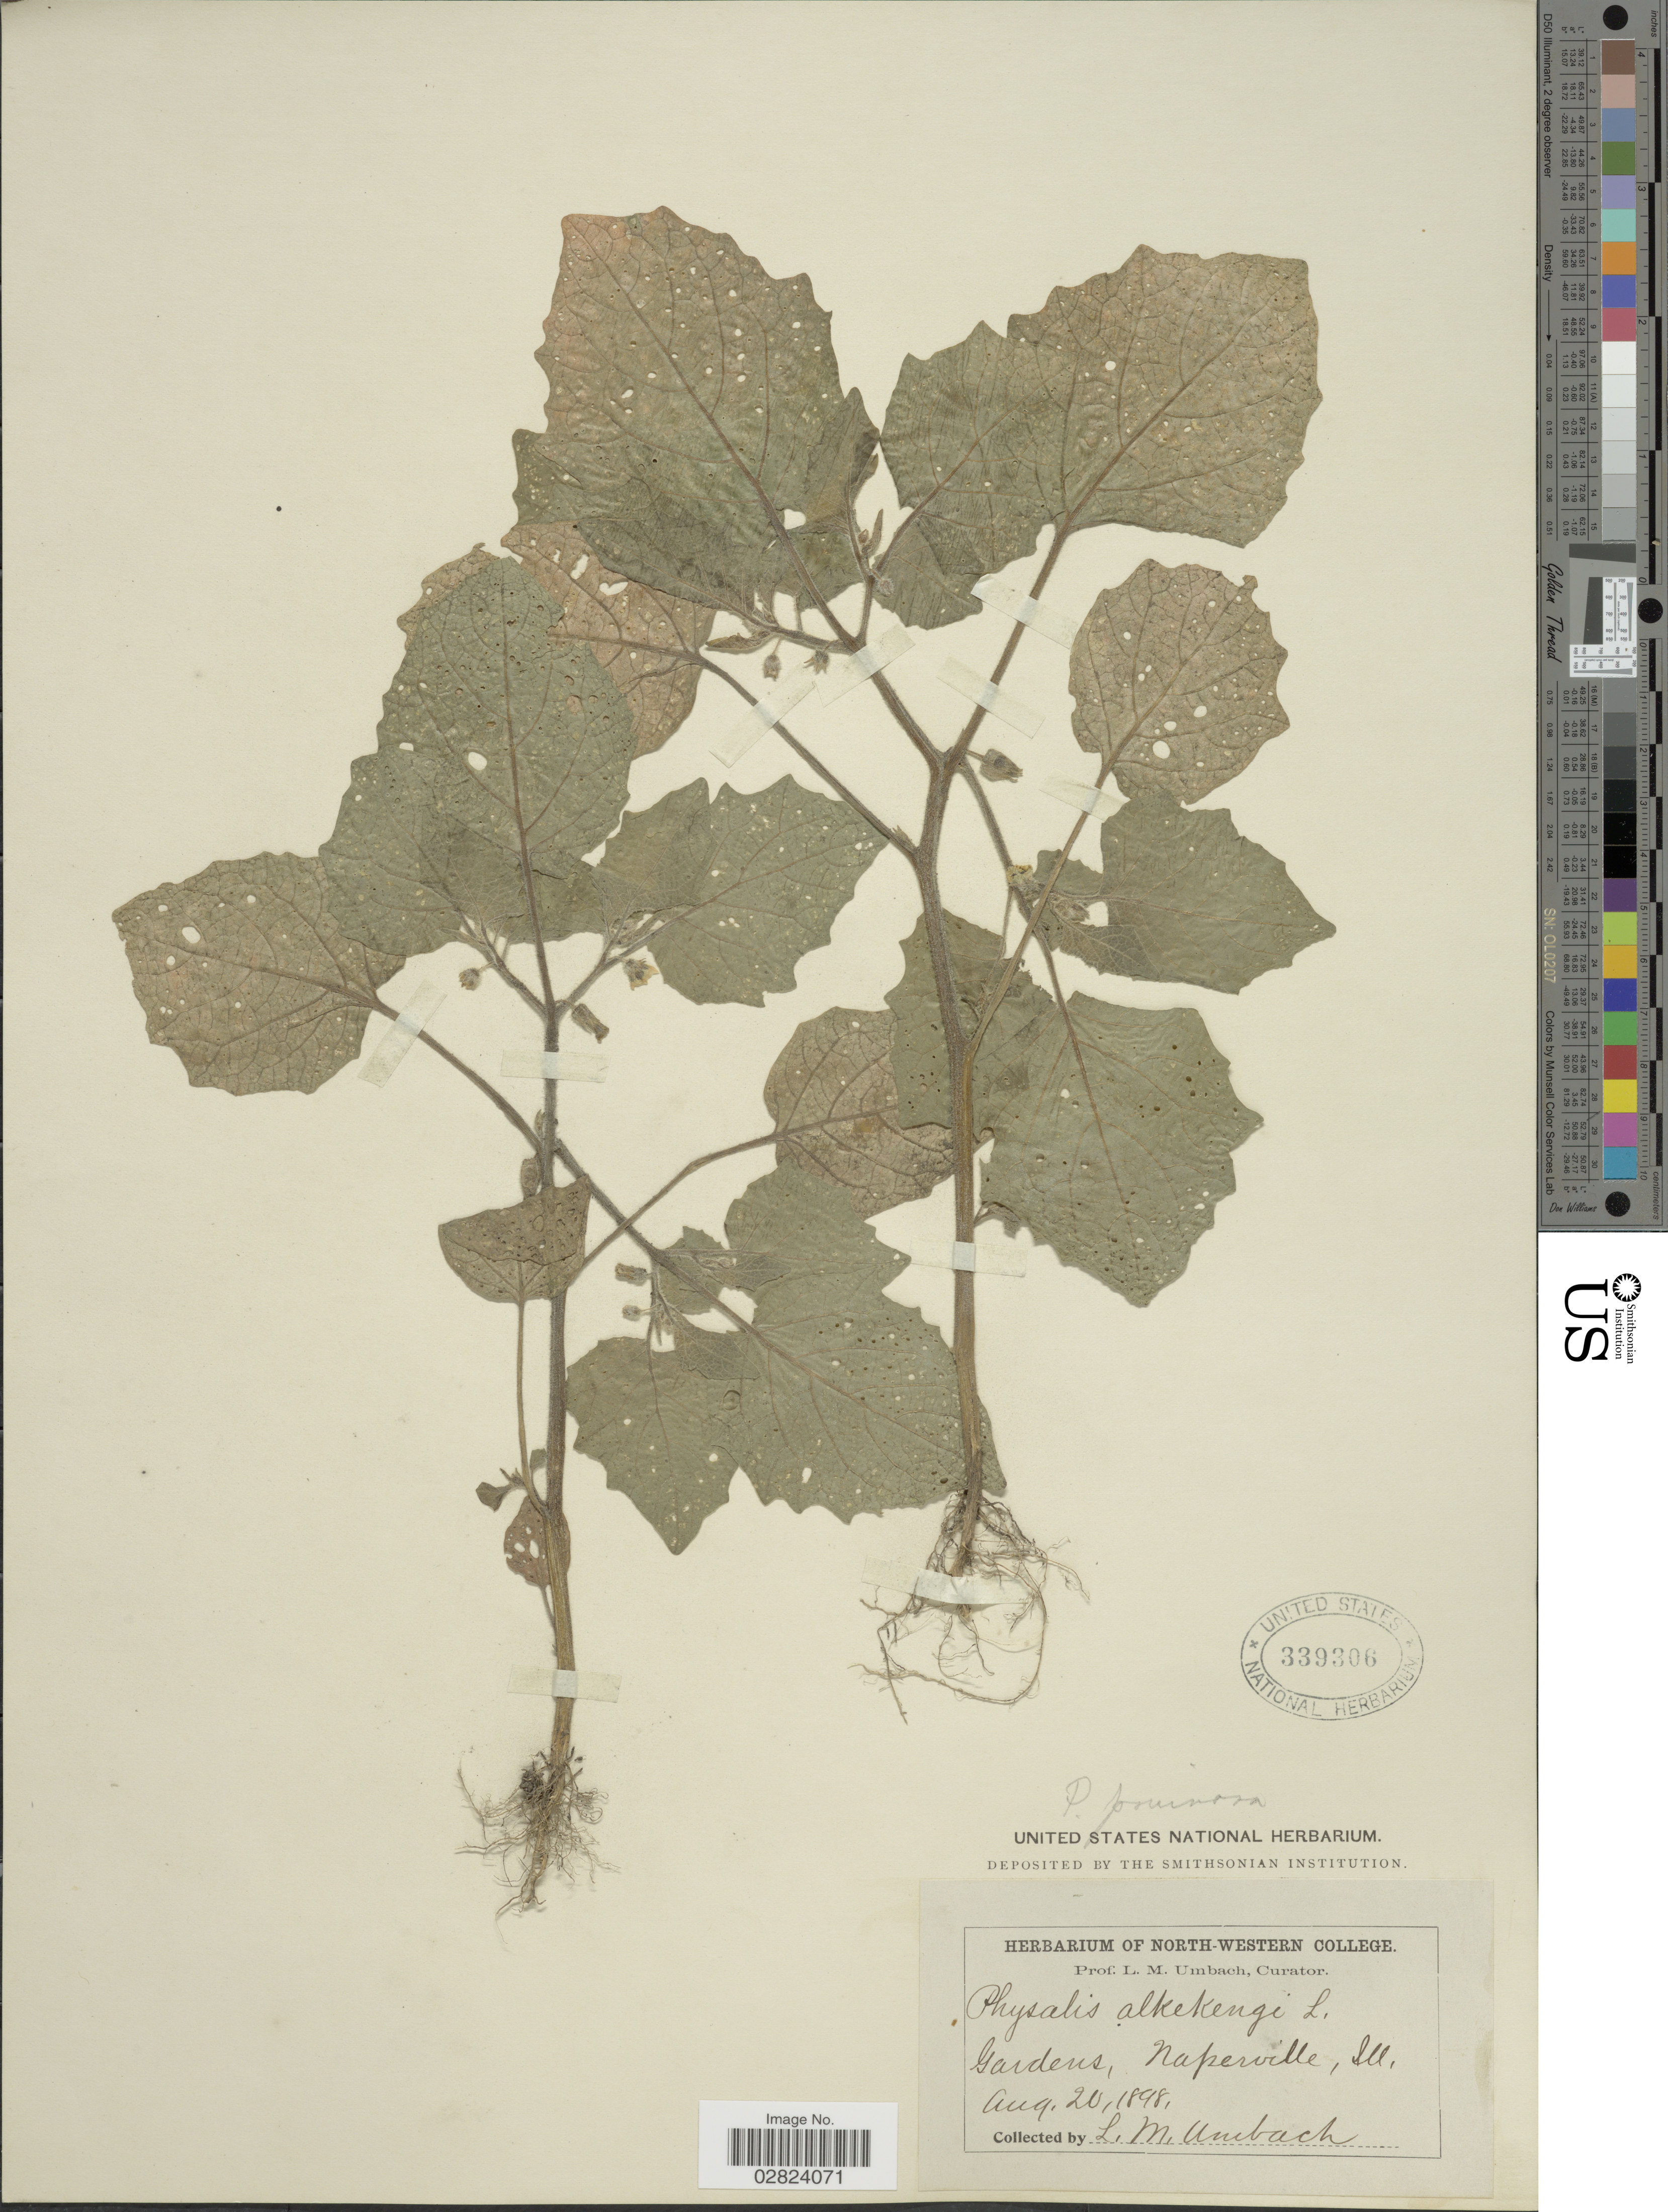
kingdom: Plantae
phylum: Tracheophyta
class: Magnoliopsida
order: Solanales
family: Solanaceae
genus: Physalis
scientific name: Physalis pruinosa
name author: L.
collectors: L. M. Umbach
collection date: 1898-08-20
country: United States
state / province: Illinois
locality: Naperville, gardens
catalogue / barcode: US 339306